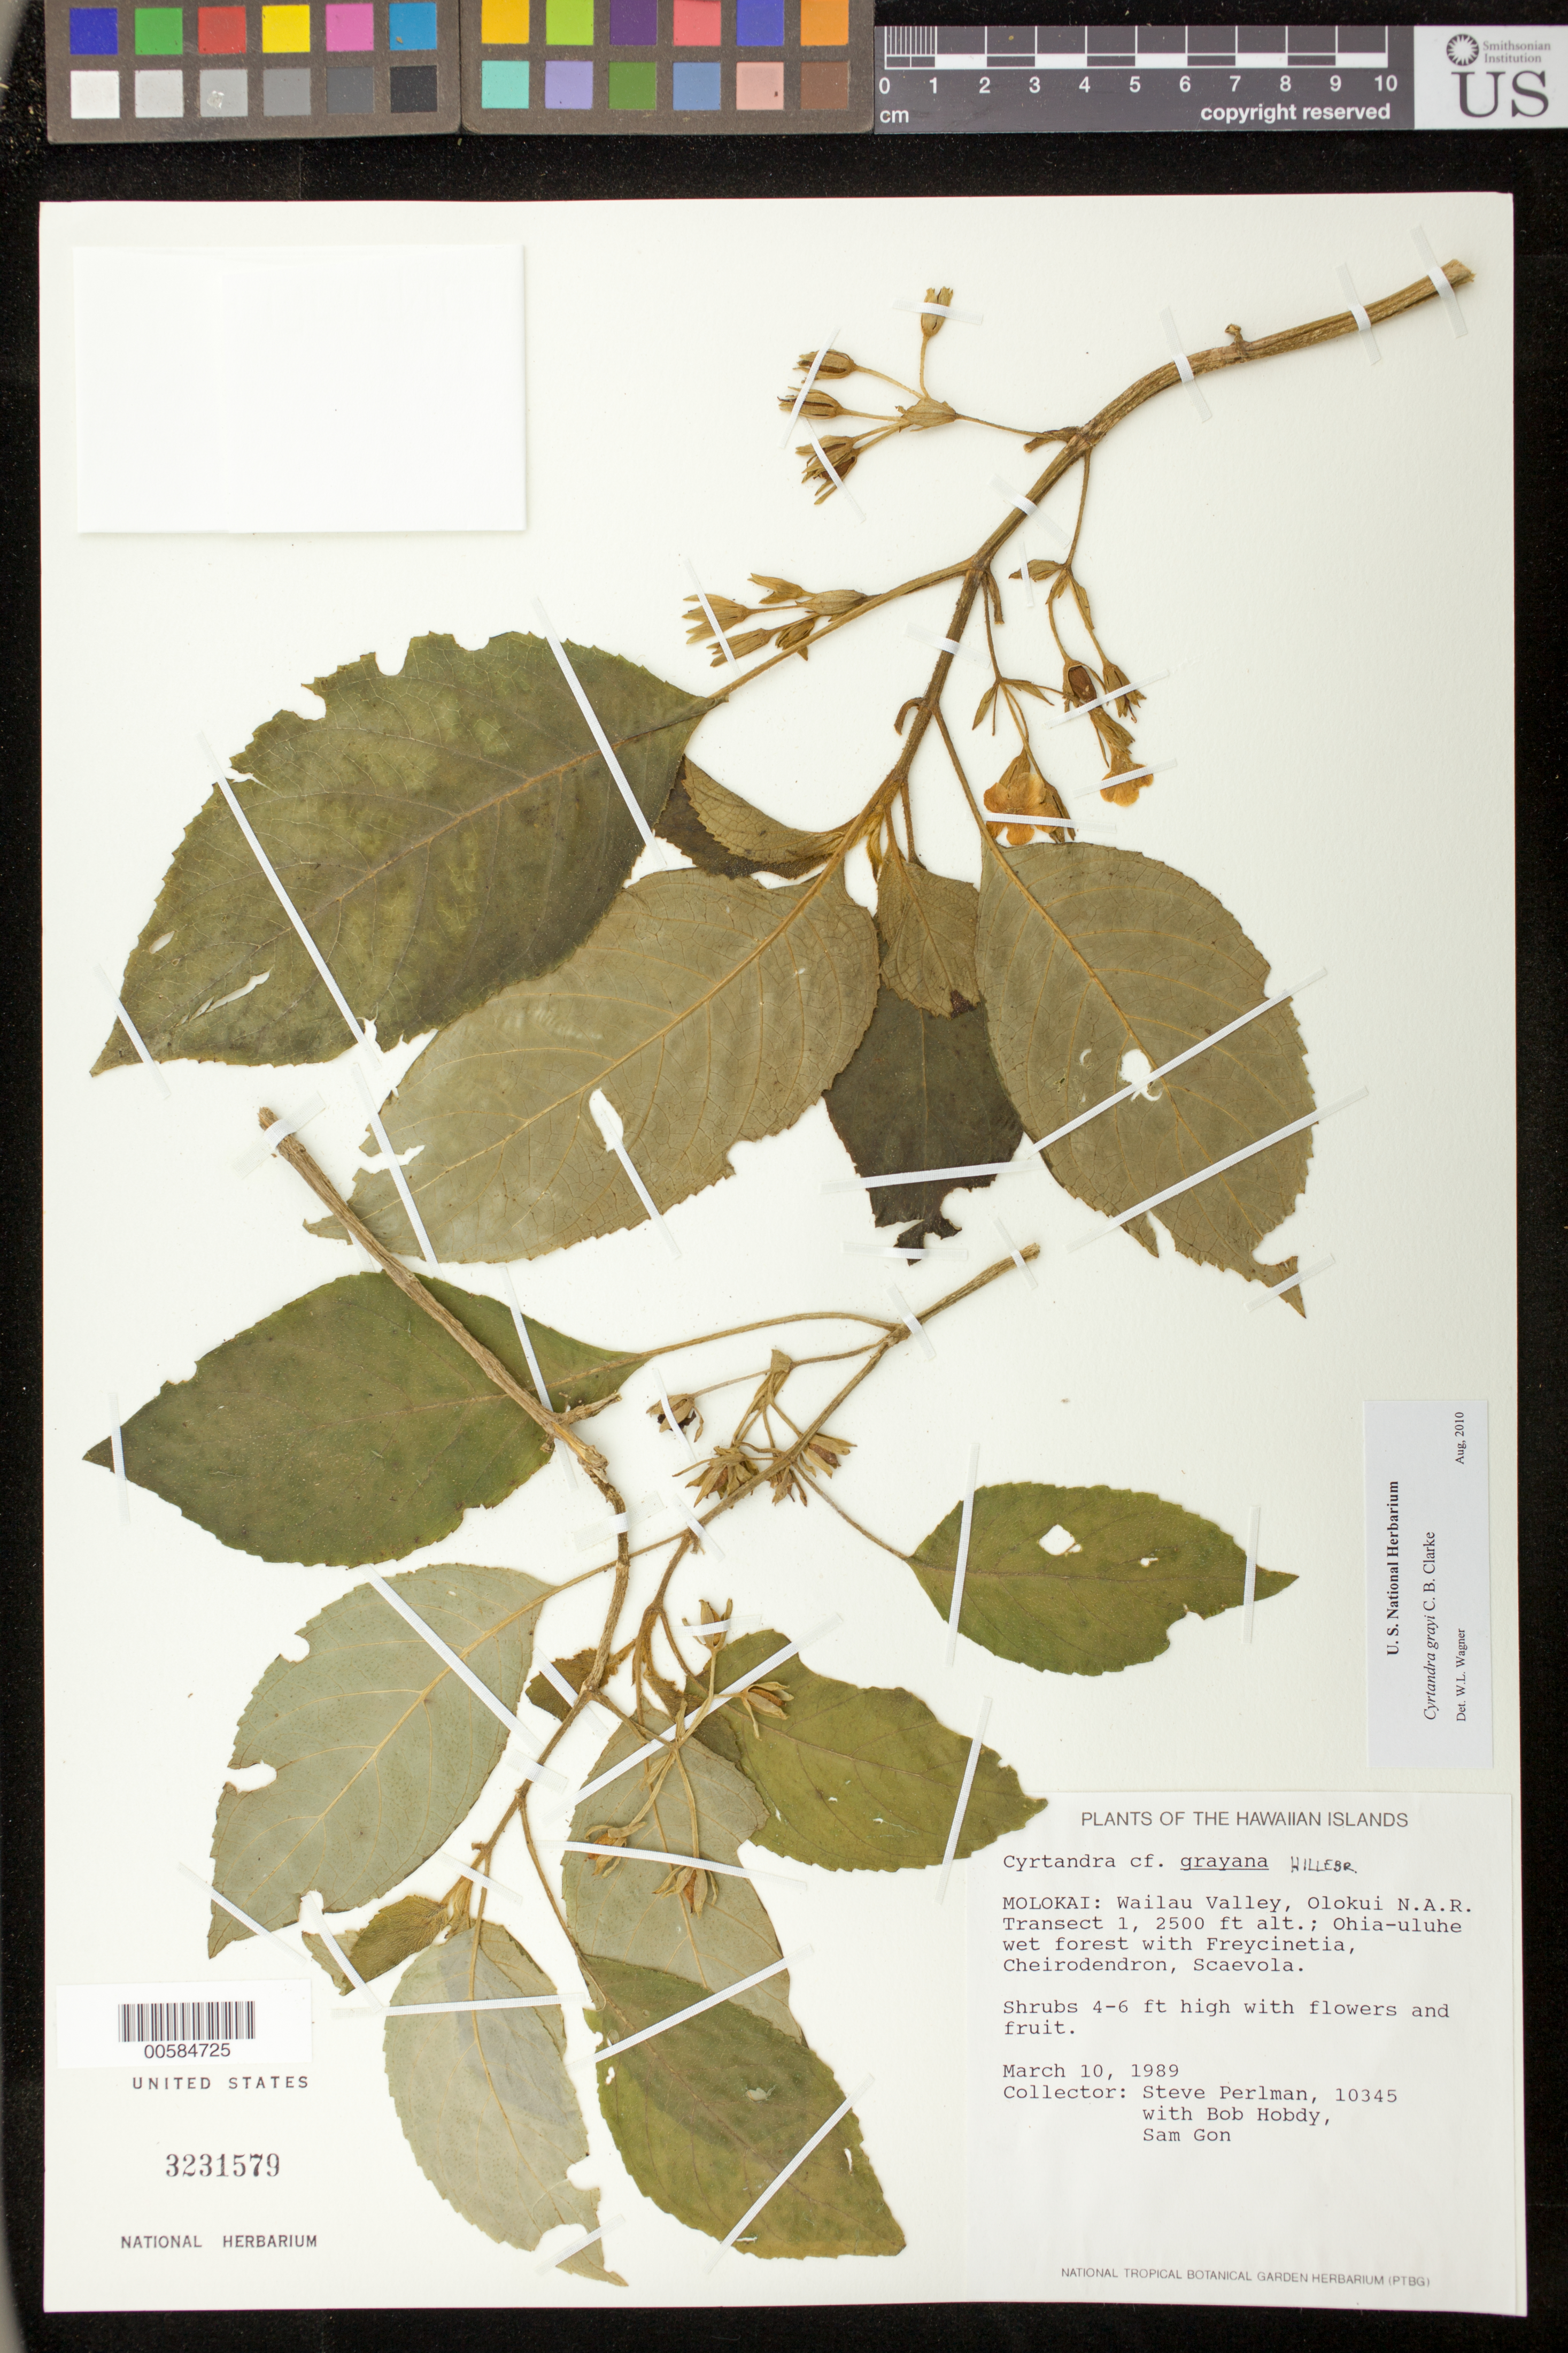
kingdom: Plantae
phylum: Tracheophyta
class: Magnoliopsida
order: Lamiales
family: Gesneriaceae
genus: Cyrtandra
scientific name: Cyrtandra grayi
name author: C.B. Clarke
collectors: S. P. Perlman, B. Hobdy & S. Gon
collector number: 10345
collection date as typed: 10 Mar 1989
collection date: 1989-03-10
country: United States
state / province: Hawaii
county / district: Maui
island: Moloka'i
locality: Wailau Valley, Olokui N.A.R. Transect 1.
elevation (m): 762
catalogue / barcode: US 3231579